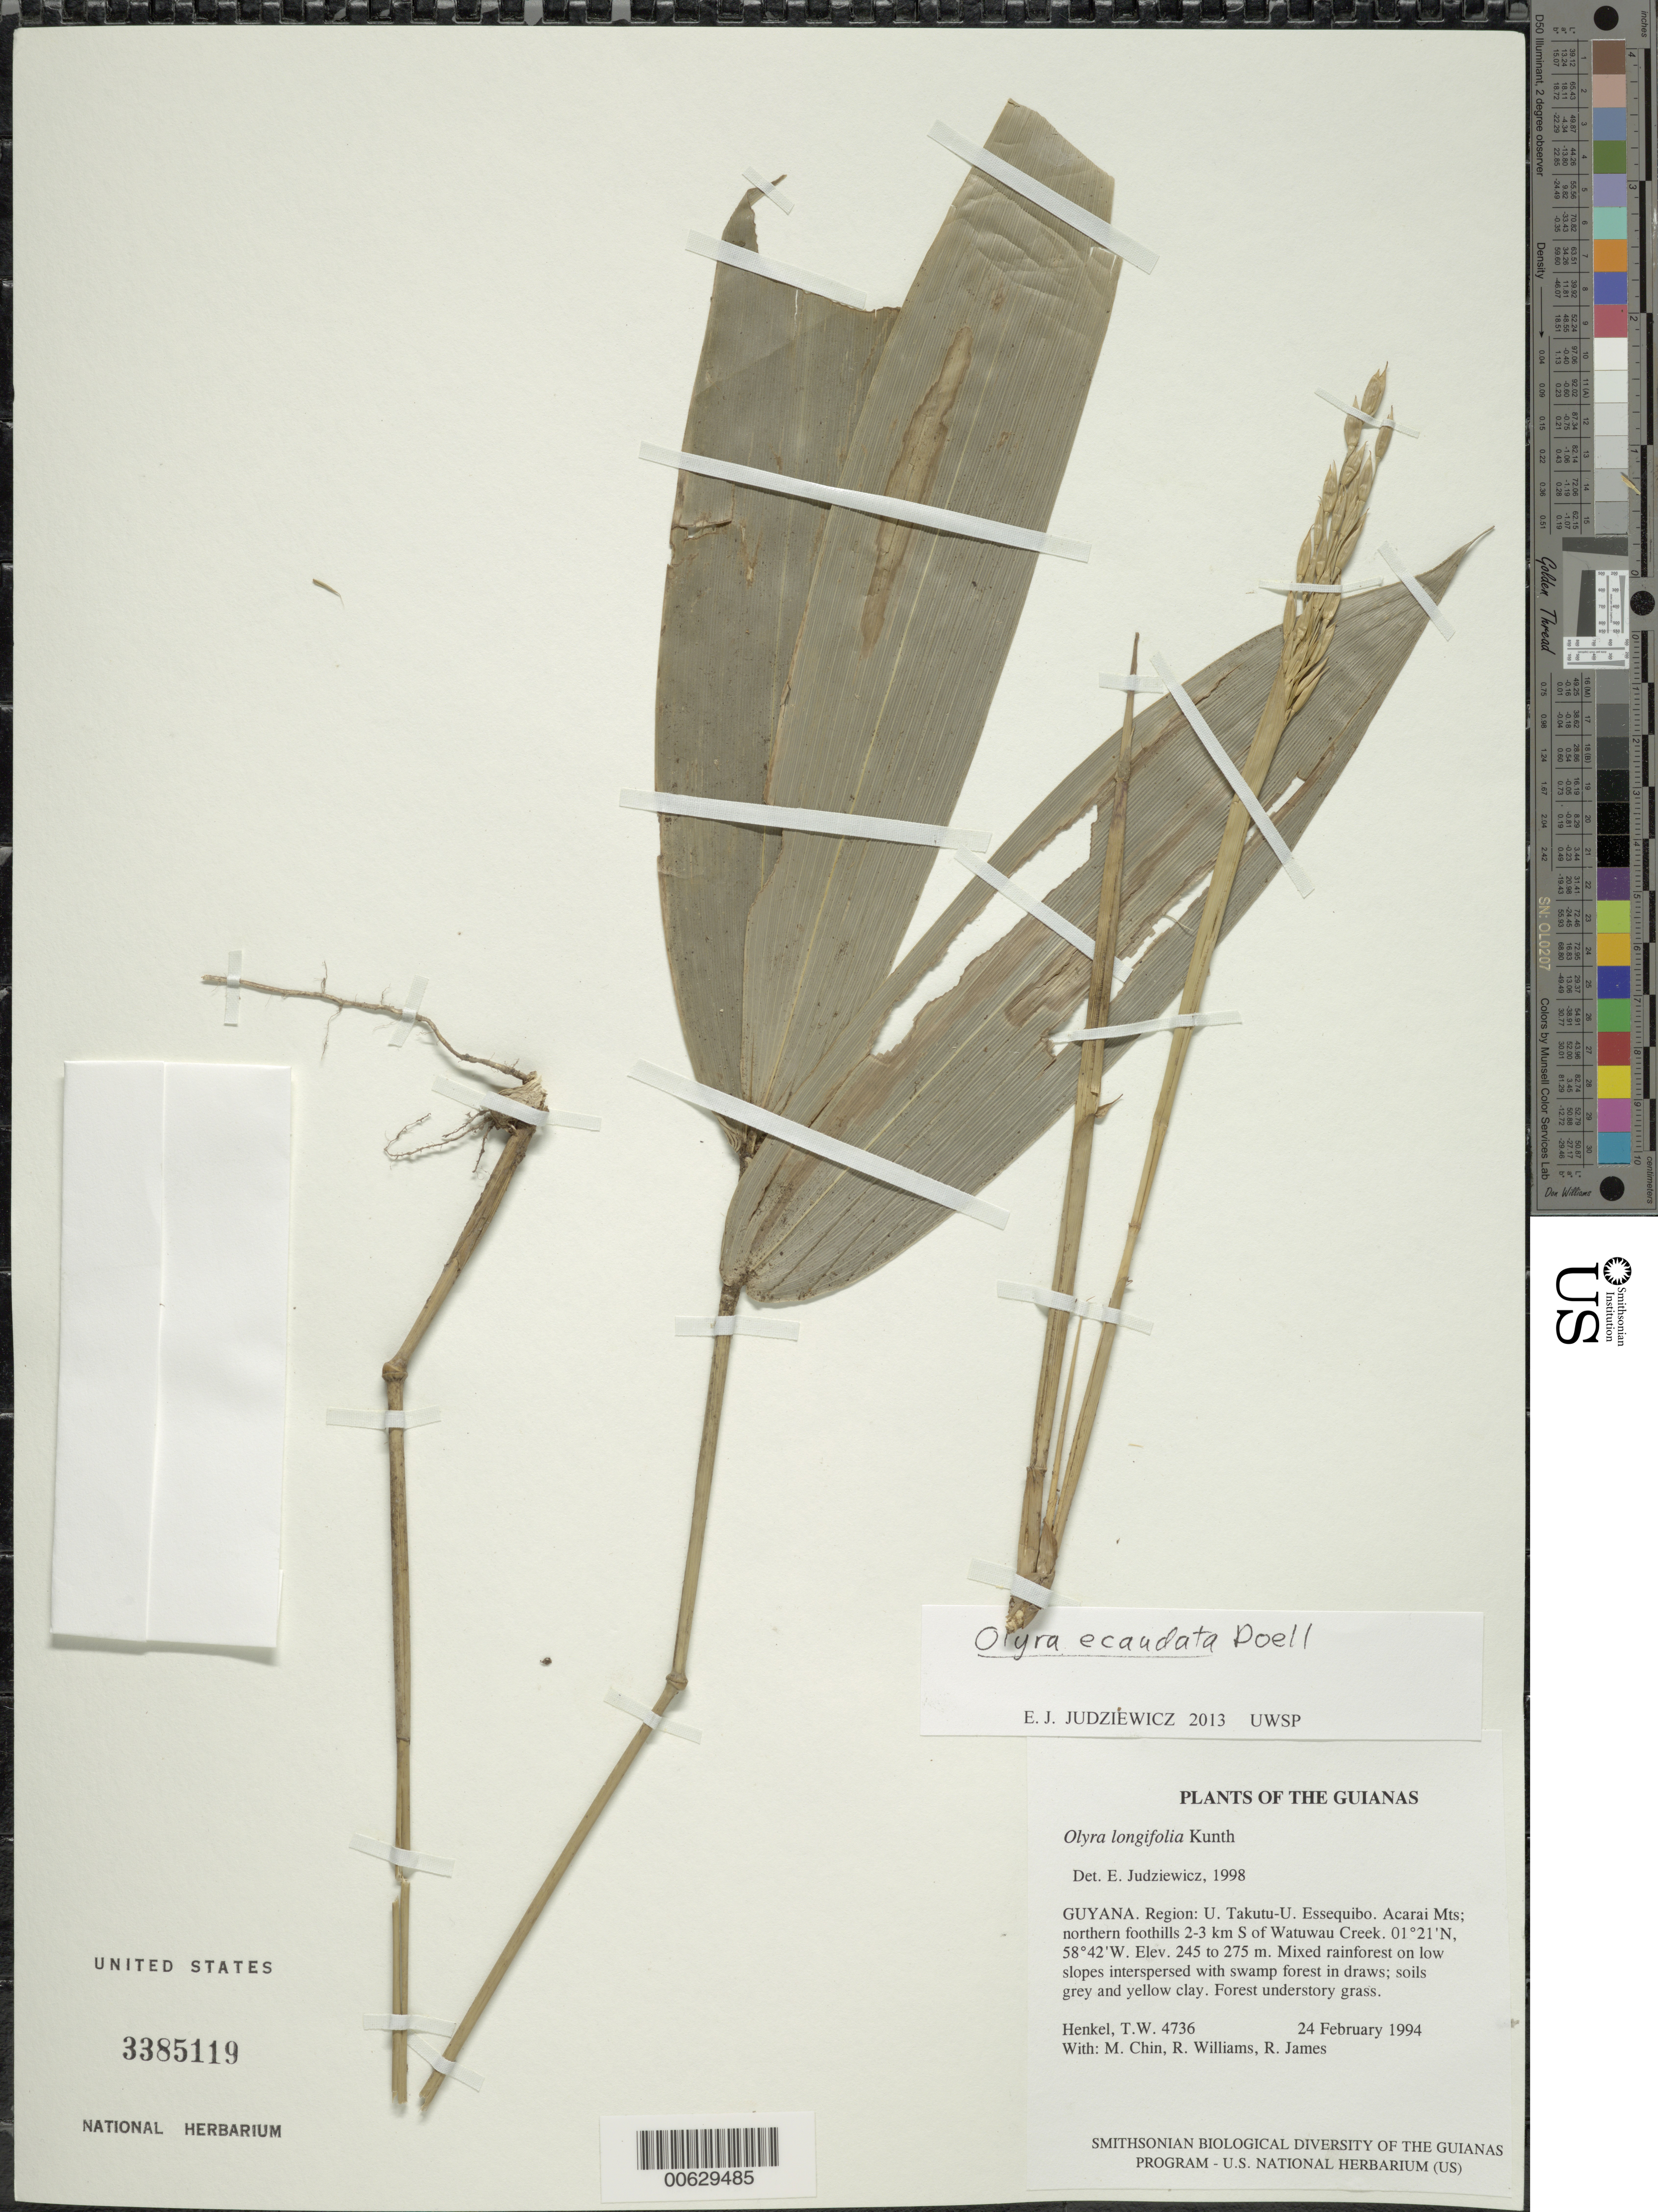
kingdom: Plantae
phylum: Tracheophyta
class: Liliopsida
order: Poales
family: Poaceae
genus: Olyra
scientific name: Olyra ecaudata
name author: Döll in Mart.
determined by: Judziewicz, E. J.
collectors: T. Henkel, M. Chin, R. Williams & R. James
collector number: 4736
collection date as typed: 24 February 1994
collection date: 1994-02-24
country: Guyana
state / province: U. Takutu-U. Essequibo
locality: Acarai Mts; northern foothills 2-3 km S of Watuwau Creek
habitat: Mixed rainforest on low slopes interspersed with swamp forest in draws; soils grey and yellow clay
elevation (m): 245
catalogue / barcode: US 3385119